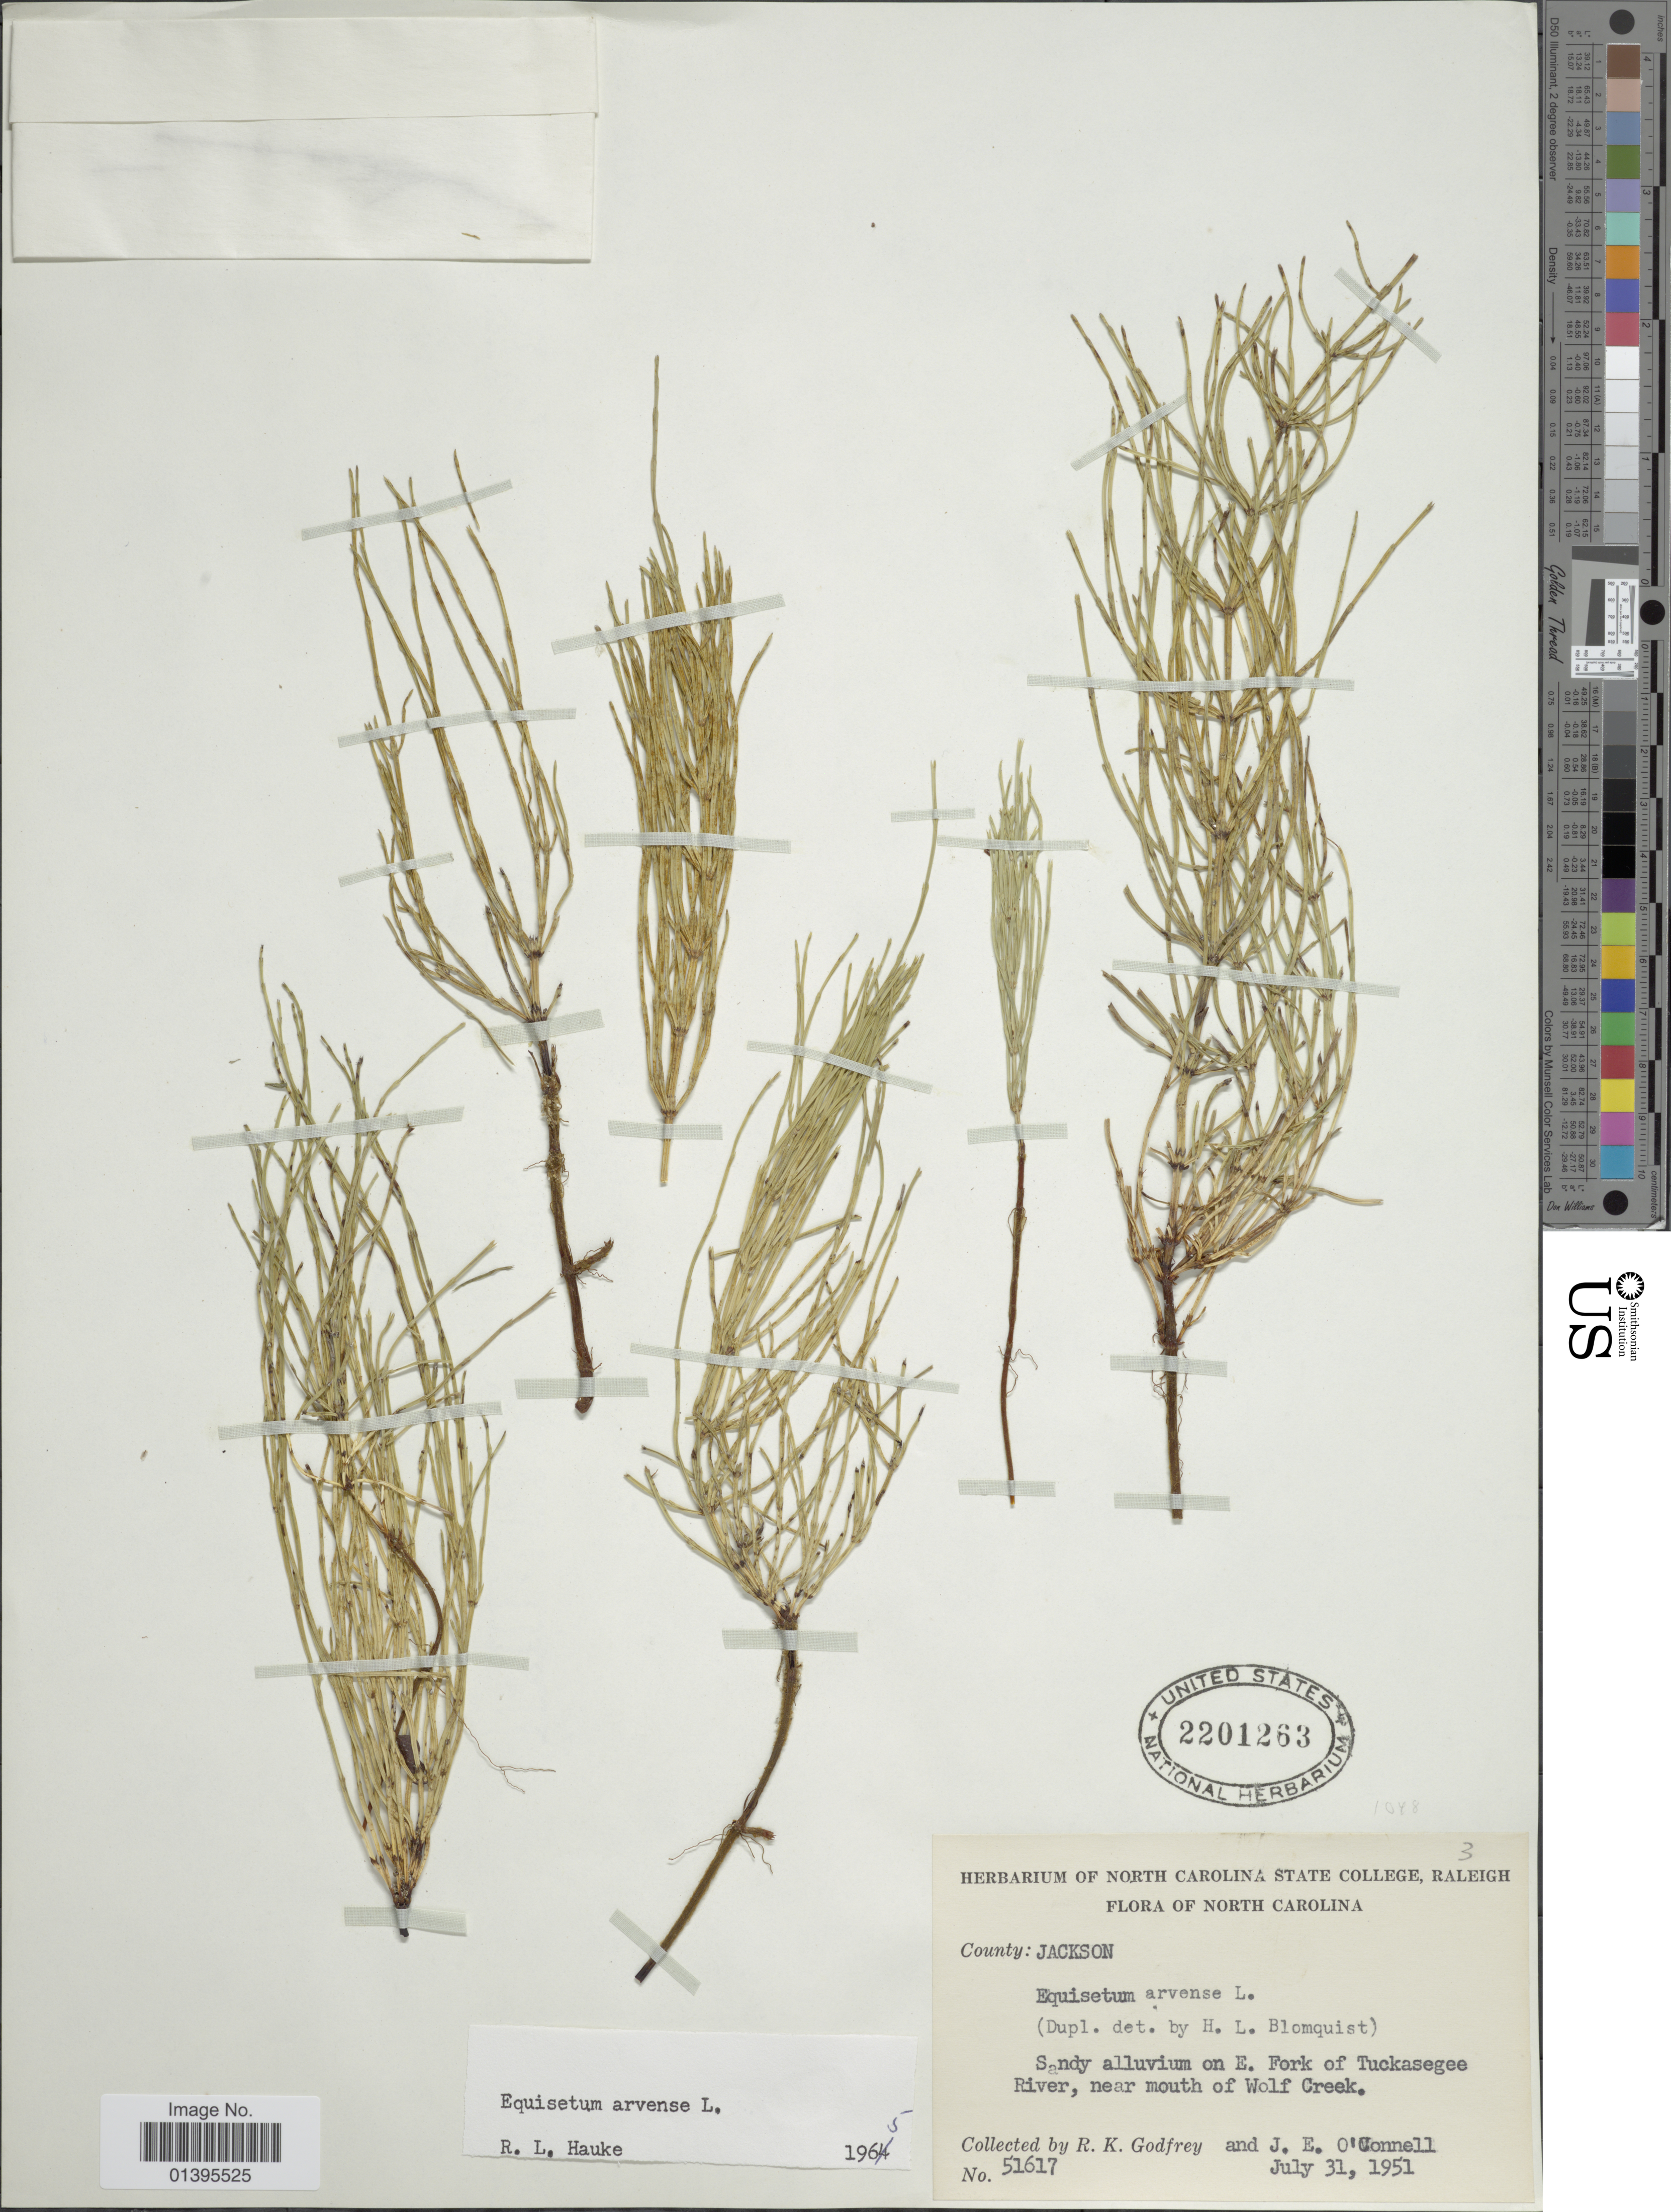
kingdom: Plantae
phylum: Tracheophyta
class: Polypodiopsida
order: Equisetales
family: Equisetaceae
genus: Equisetum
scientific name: Equisetum arvense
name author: L.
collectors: R. K. Godfrey & E. O'Connell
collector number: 51617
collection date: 1951-07-31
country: United States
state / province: North Carolina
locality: County Jackson, Sandy alluvium on e. fork of Tuckasegee River, near mouth of Wolf Creek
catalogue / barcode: US 2201263